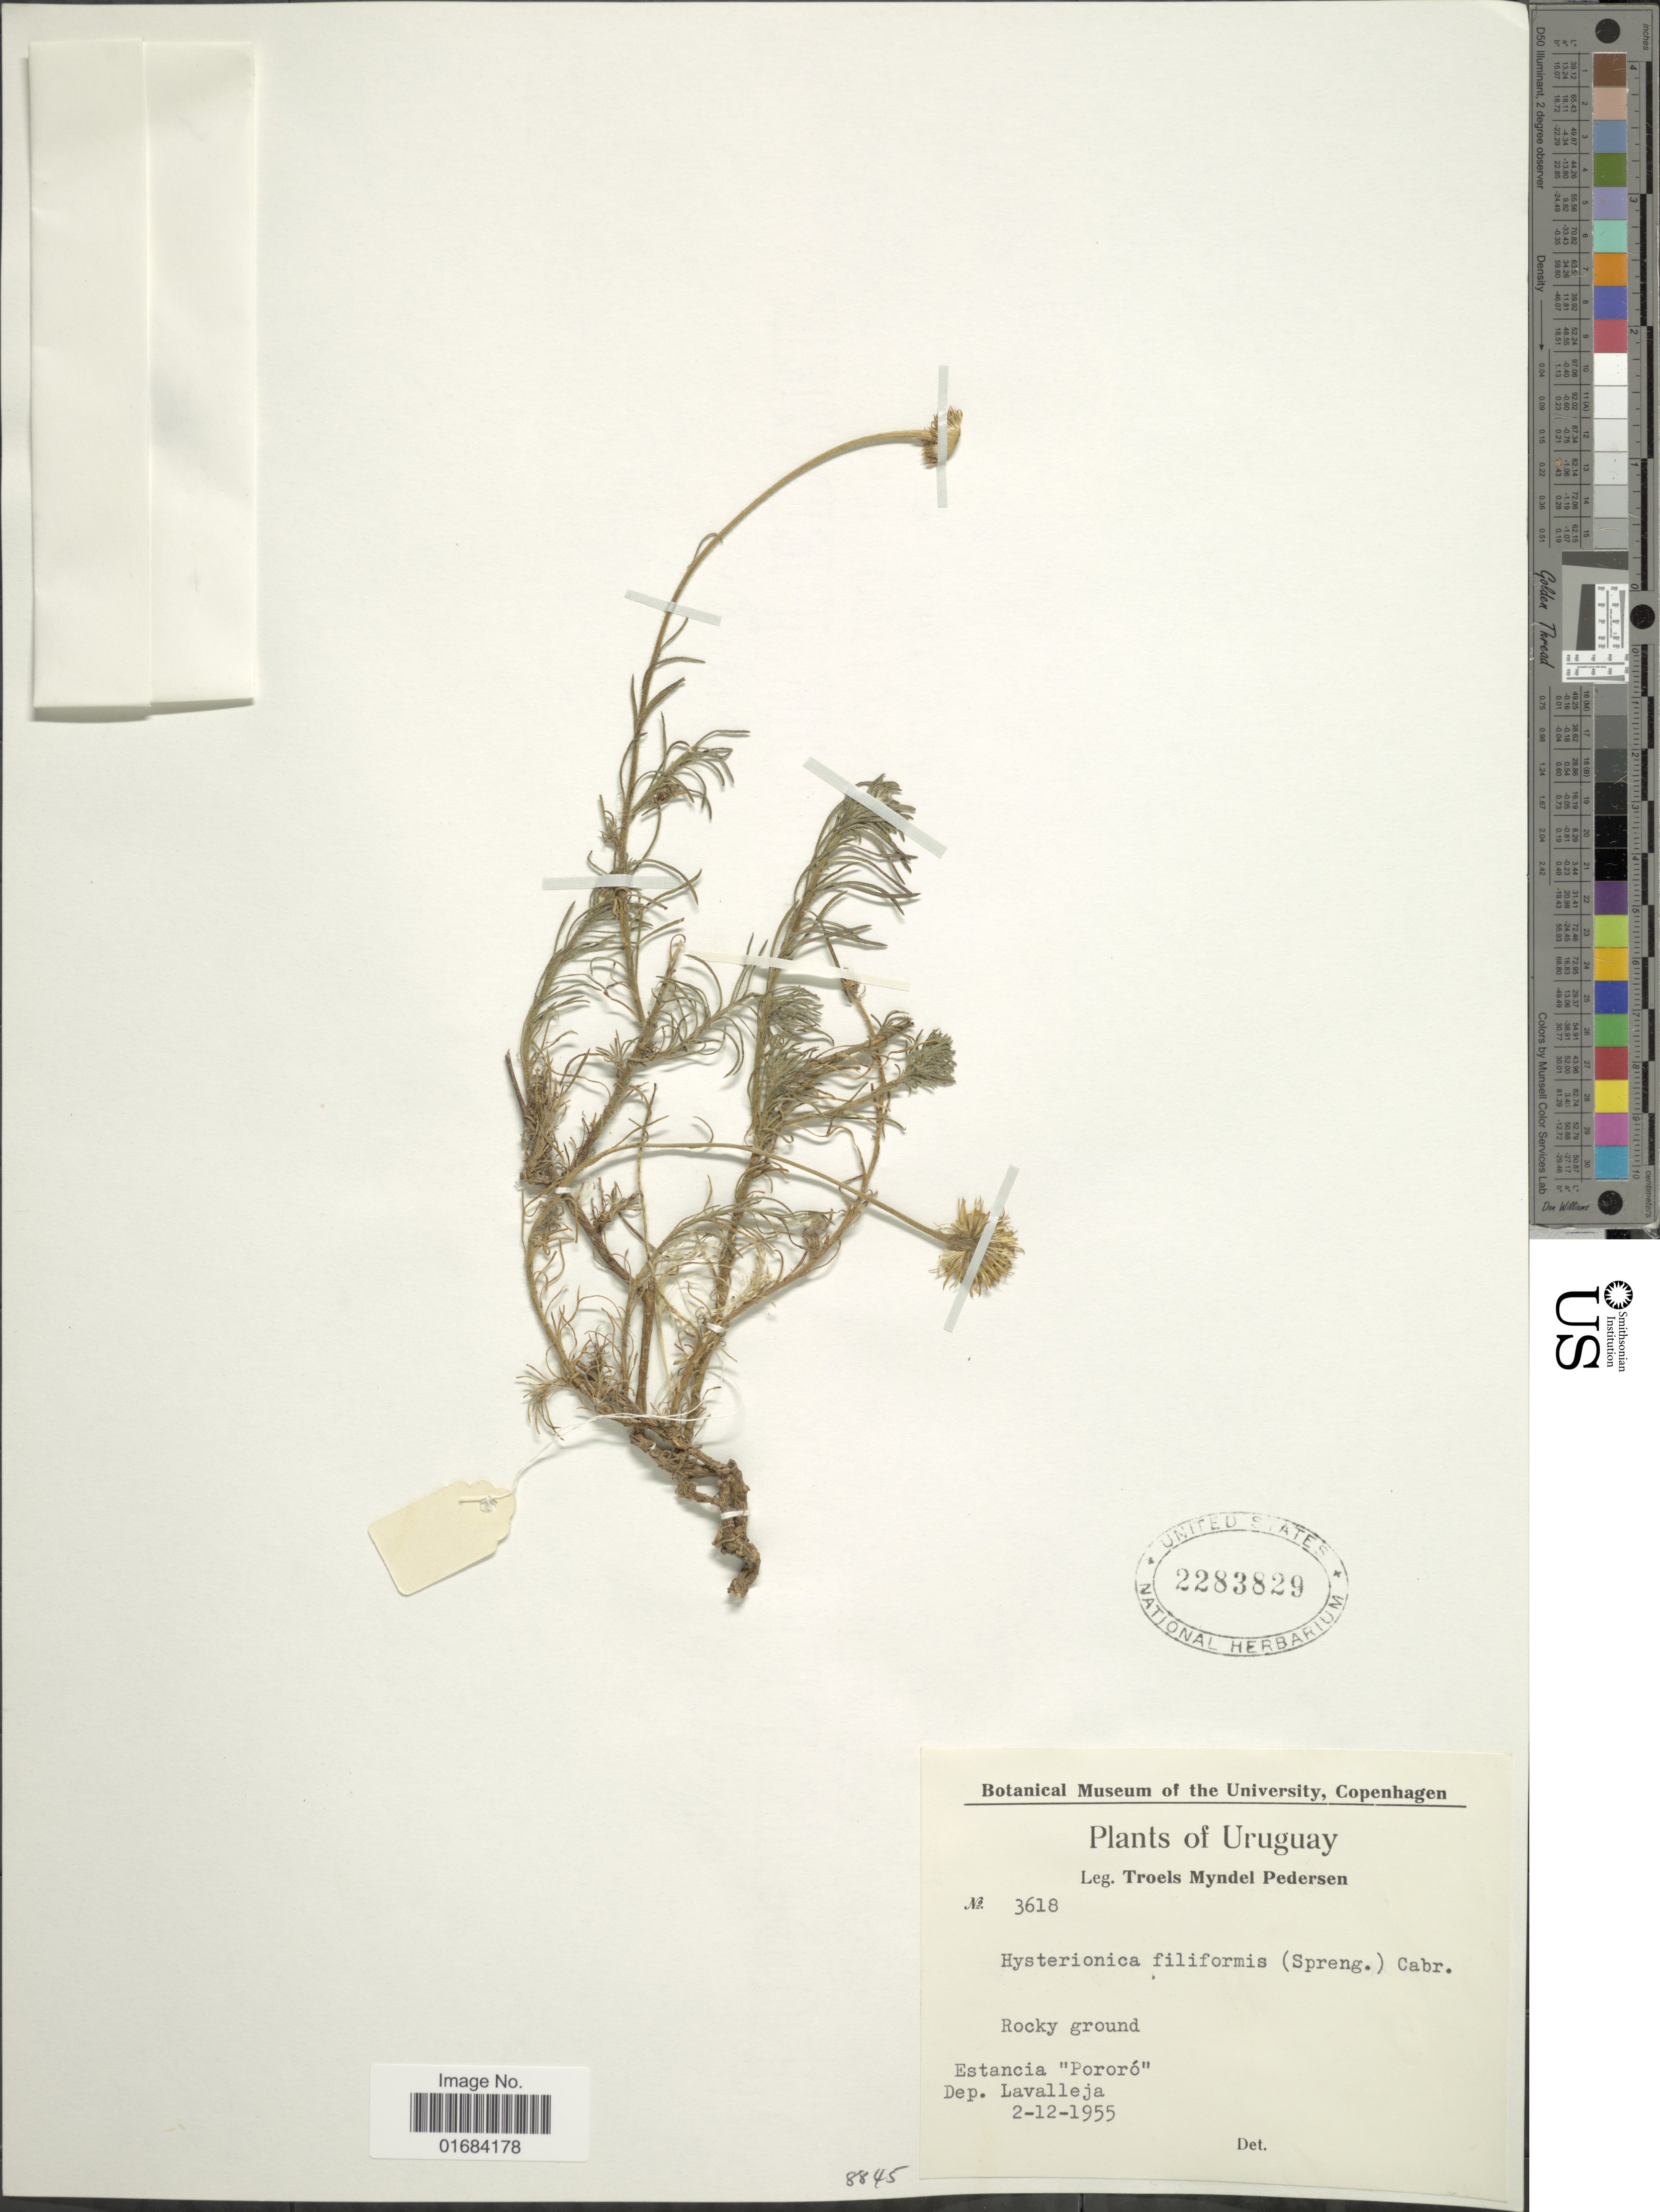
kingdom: Plantae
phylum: Tracheophyta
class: Magnoliopsida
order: Asterales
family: Asteraceae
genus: Neja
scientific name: Neja filiformis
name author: (Spreng.) Nees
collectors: T. Pederson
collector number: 3618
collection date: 1955-12-02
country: Uruguay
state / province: Lavalleja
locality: Estancia "Pororó"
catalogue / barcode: US 2283829